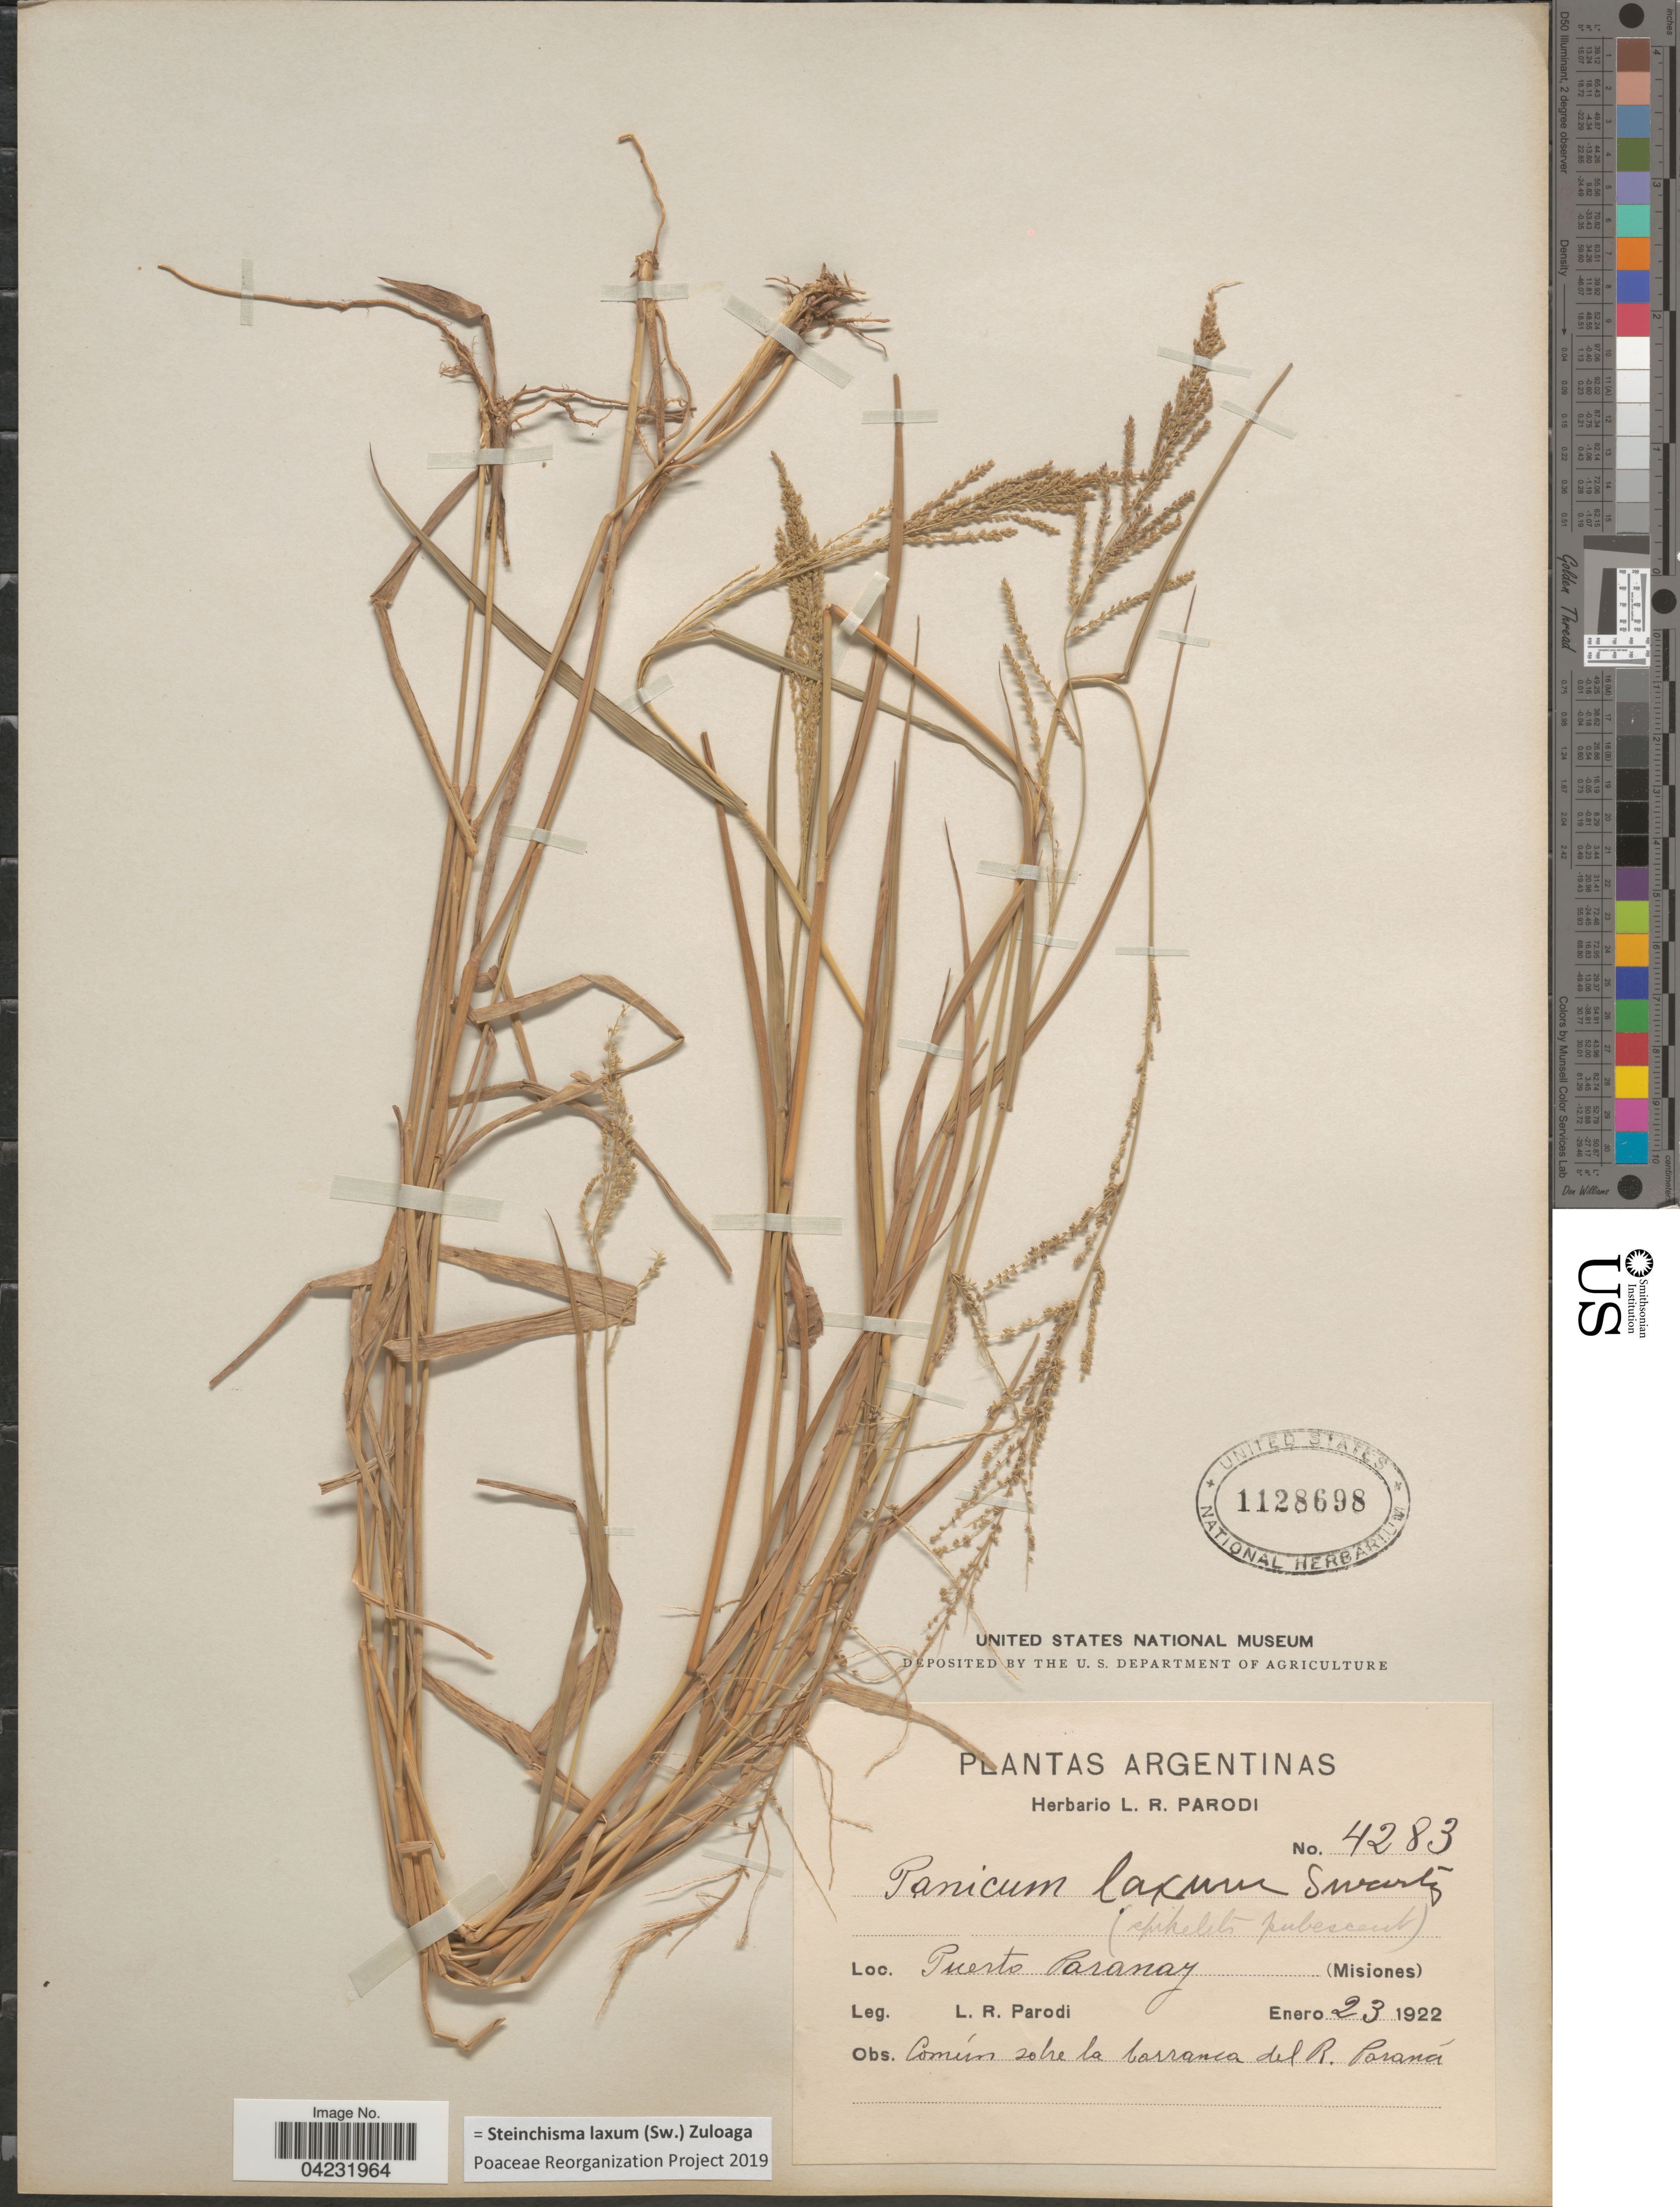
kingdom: Plantae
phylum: Tracheophyta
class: Liliopsida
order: Poales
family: Poaceae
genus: Steinchisma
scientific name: Steinchisma laxum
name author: (Sw.) Zuloaga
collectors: L. R. Parodi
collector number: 4283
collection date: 1922-01-23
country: Argentina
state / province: Misiones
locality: Puerto Paranay.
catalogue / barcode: US 1128698